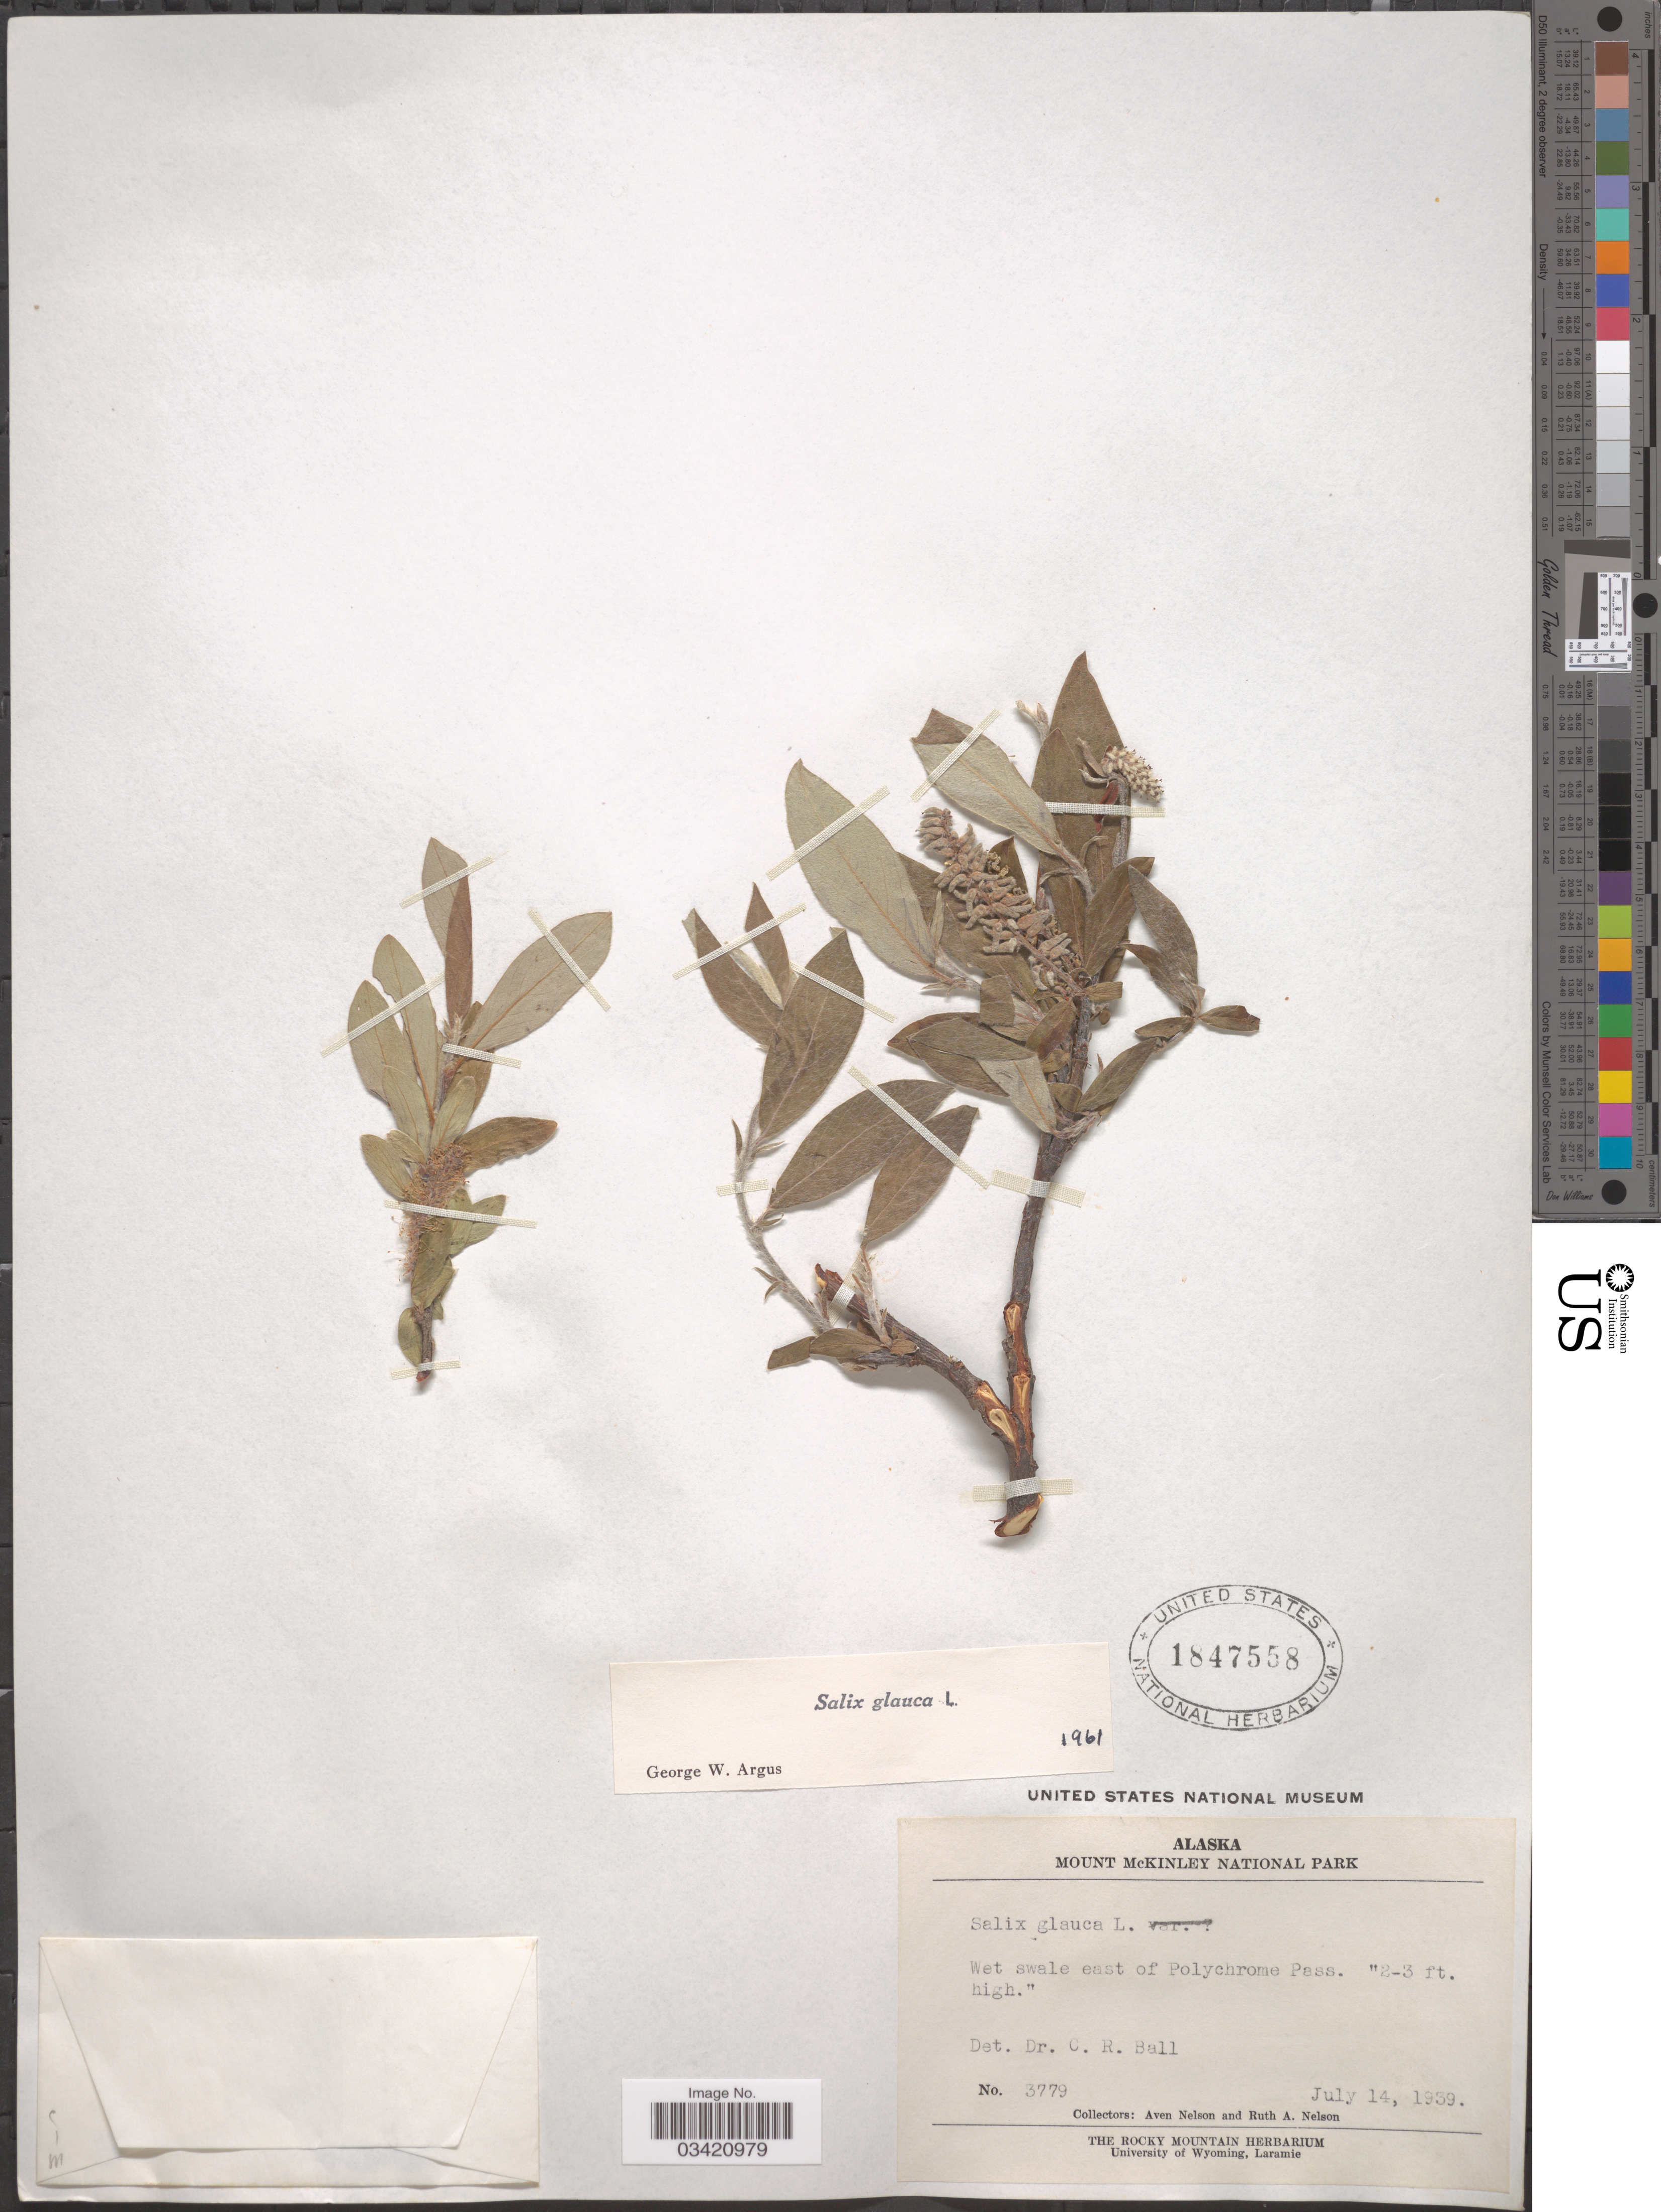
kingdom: Plantae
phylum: Tracheophyta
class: Magnoliopsida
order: Malpighiales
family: Salicaceae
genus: Salix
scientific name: Salix glauca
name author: L.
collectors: A. Nelson & R. A. Nelson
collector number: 3779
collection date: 1939-07-14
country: United States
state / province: Alaska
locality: Mount McKinley National Park. Wet swale east of Polychrome Pass.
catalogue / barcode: US 1847558